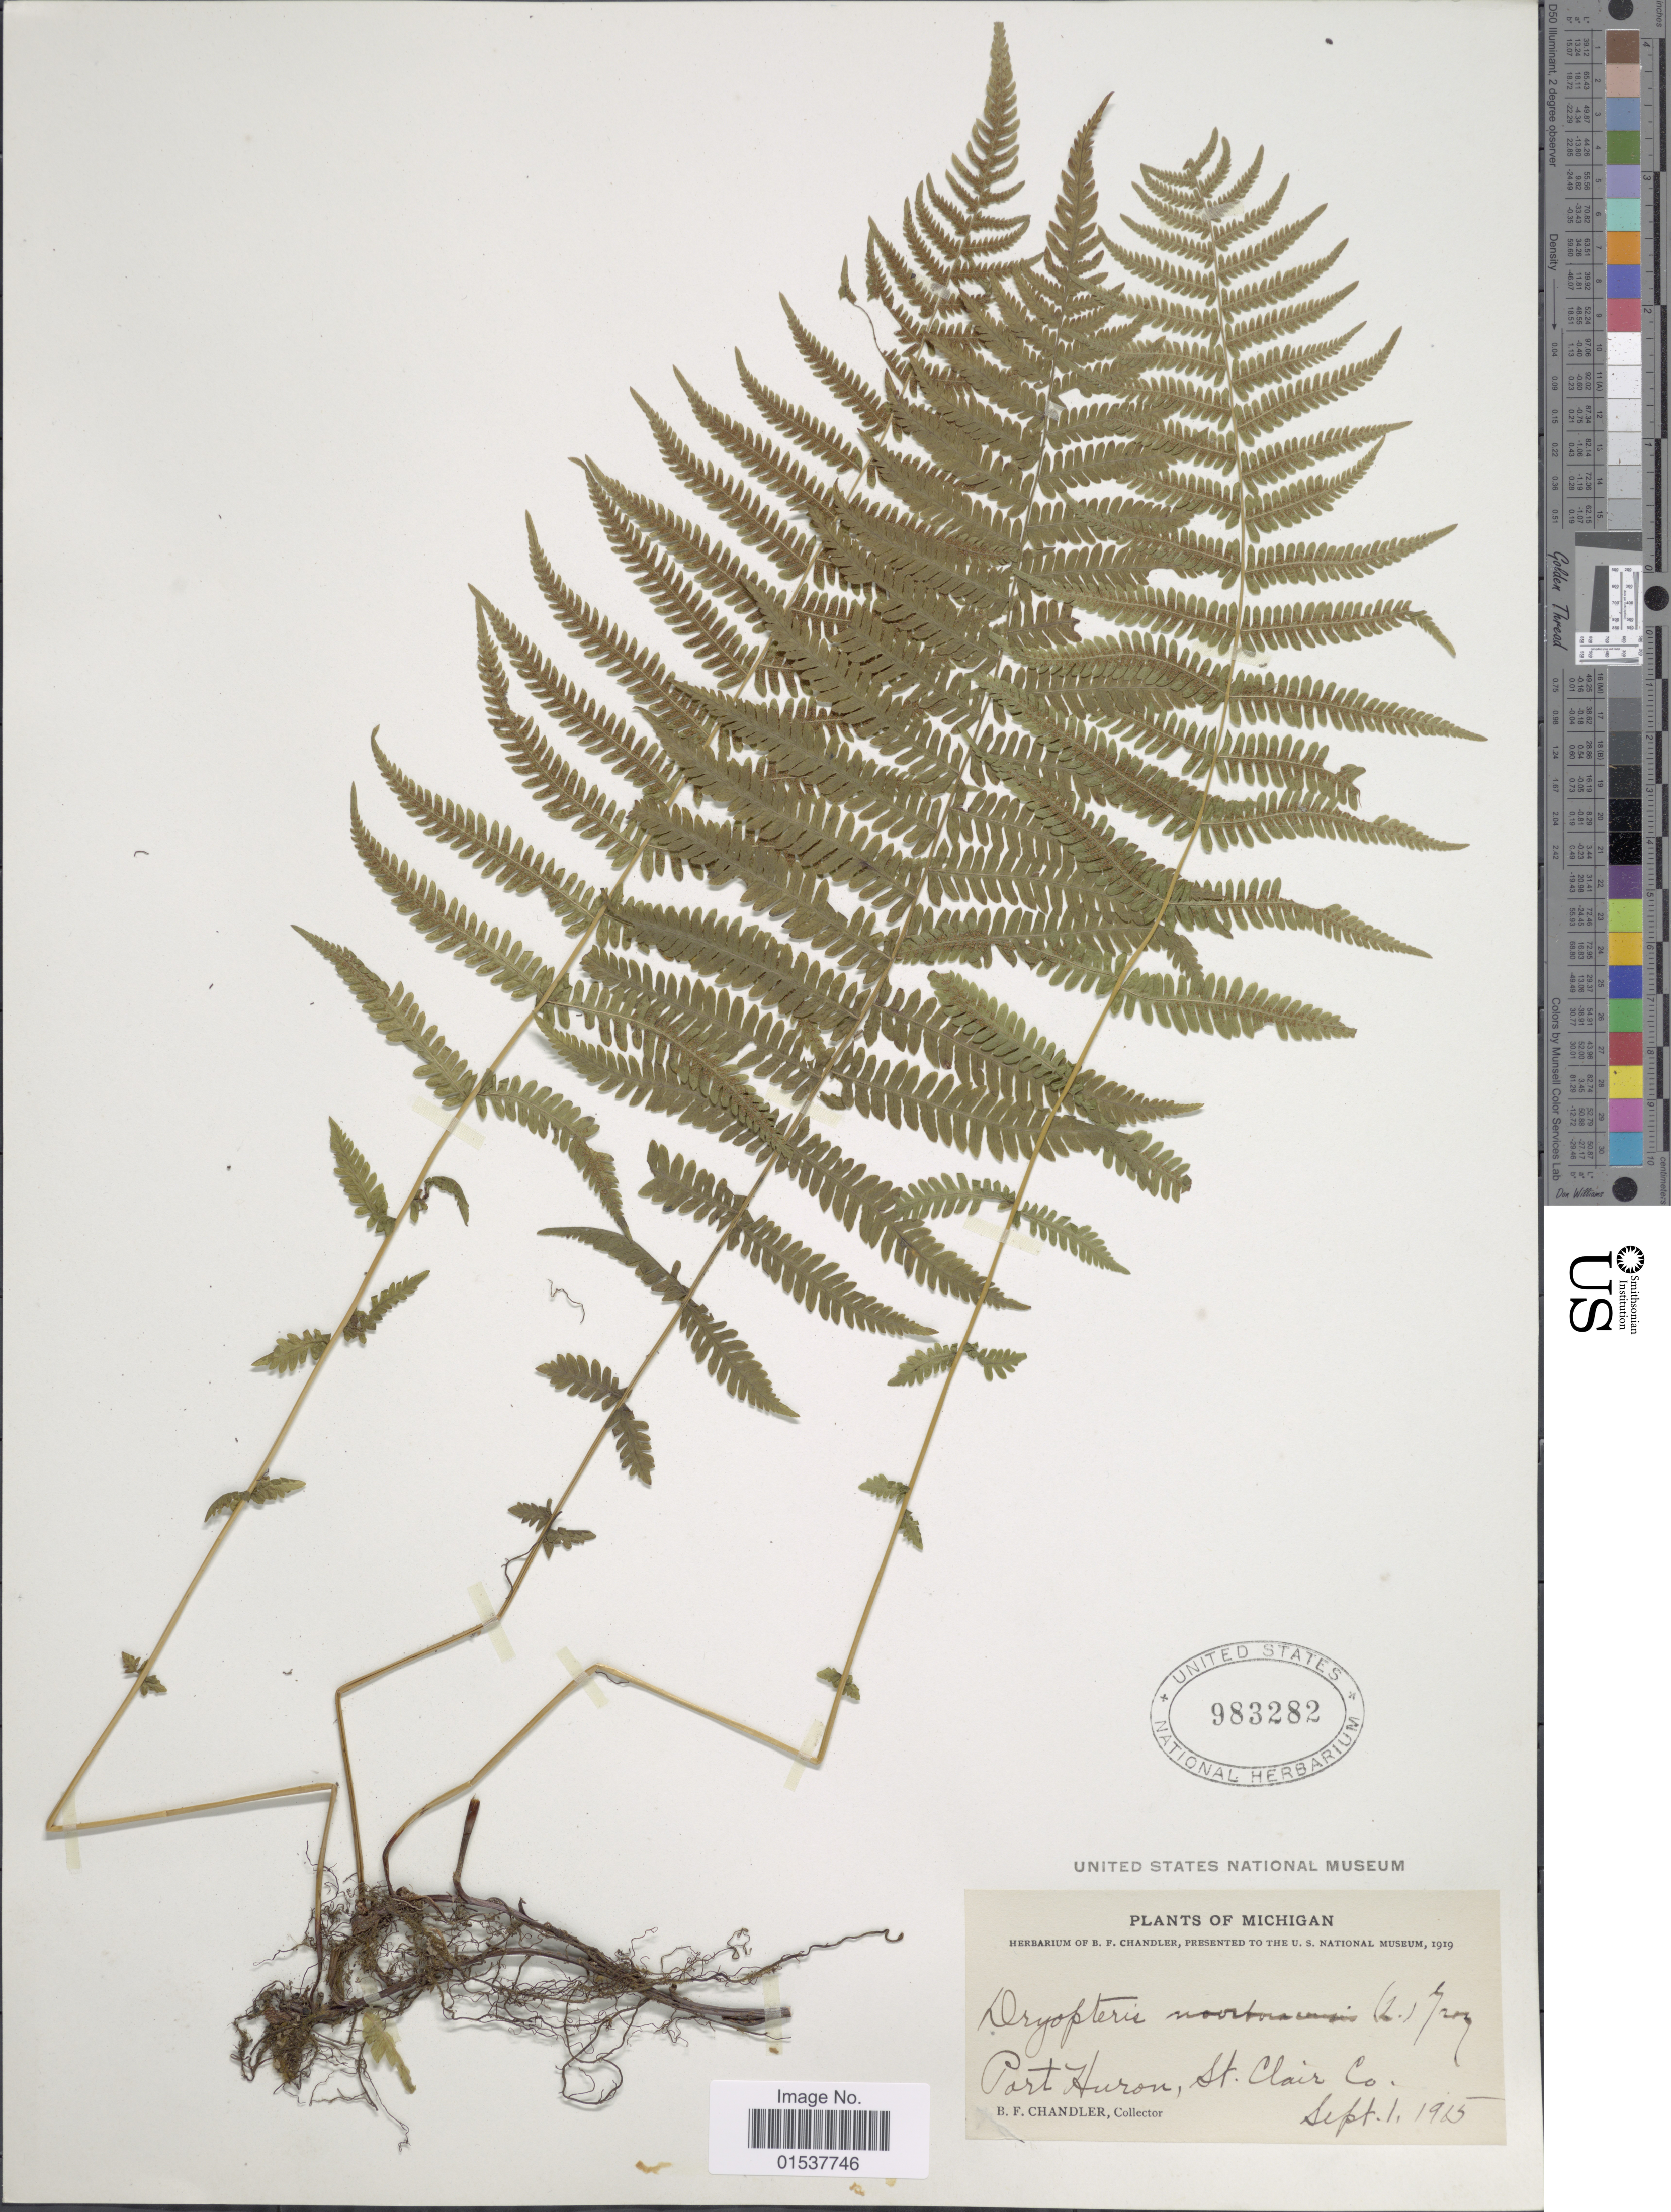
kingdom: Plantae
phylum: Tracheophyta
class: Polypodiopsida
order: Polypodiales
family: Thelypteridaceae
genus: Parathelypteris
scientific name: Parathelypteris noveboracensis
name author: (L.) Ching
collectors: B. F. Chandler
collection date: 1915-09-01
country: United States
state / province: Michigan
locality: Port Huron, St. Clair Co.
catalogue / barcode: US 983282